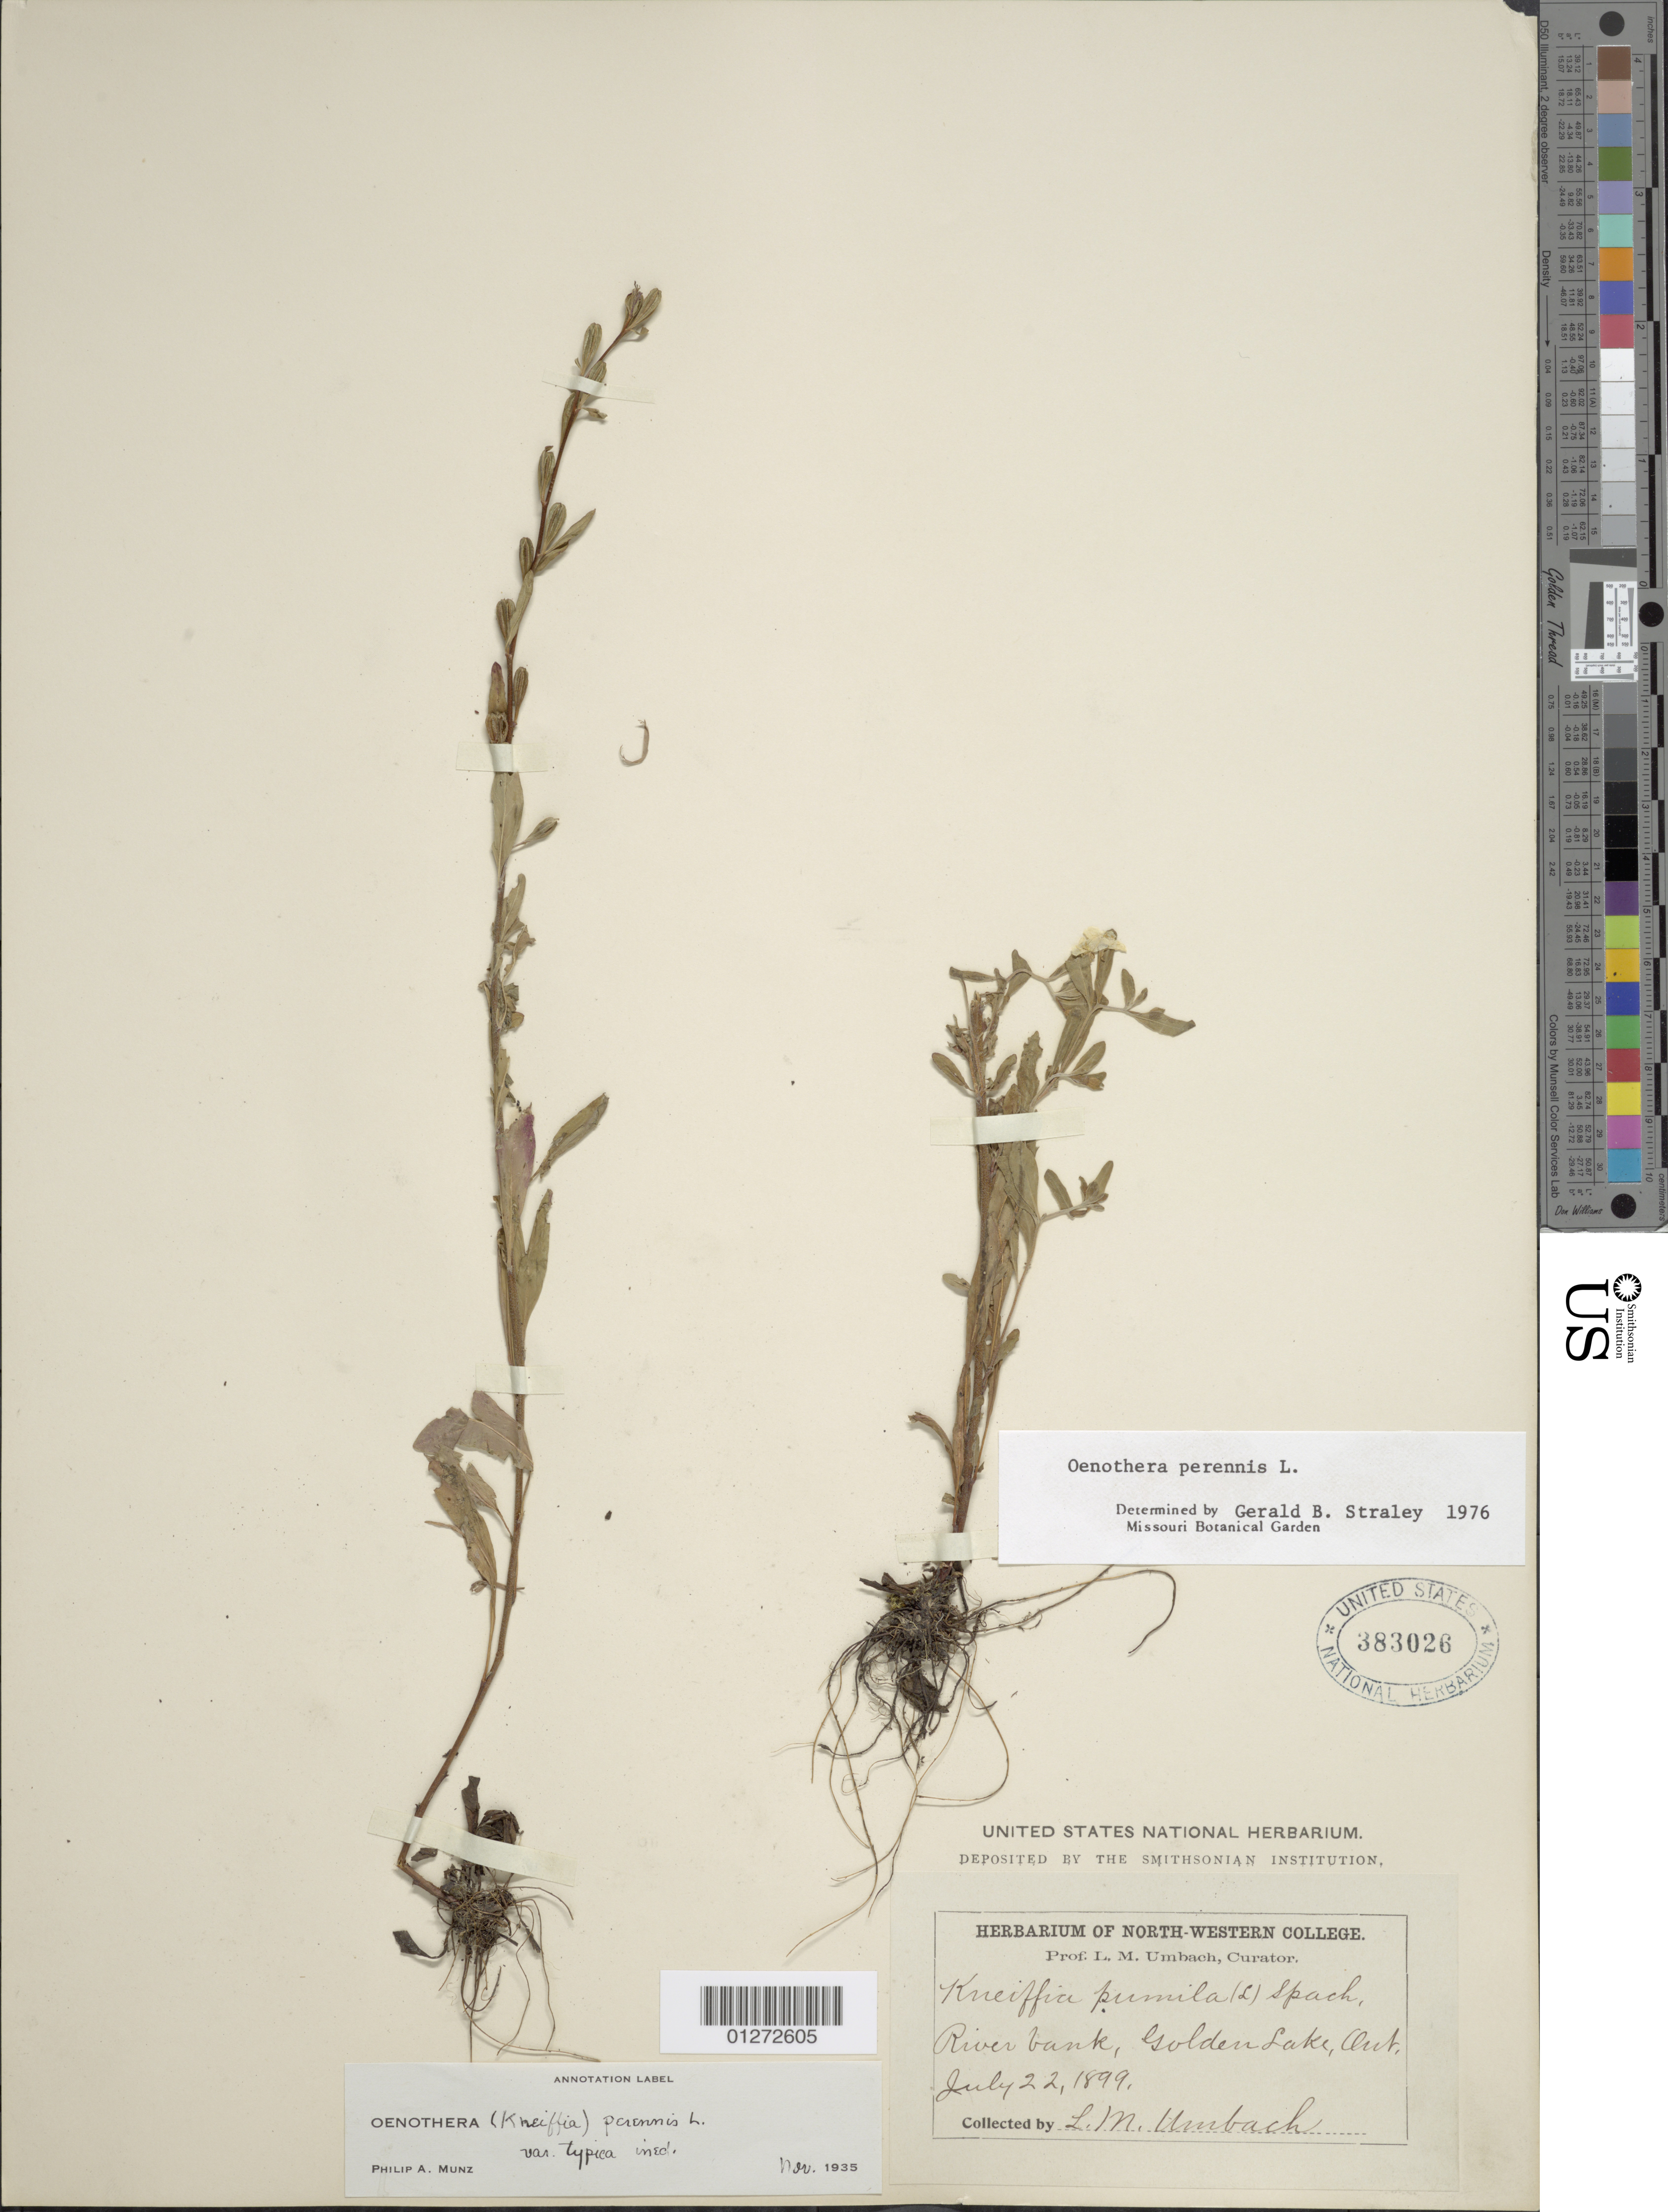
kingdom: Plantae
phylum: Tracheophyta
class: Magnoliopsida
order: Myrtales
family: Onagraceae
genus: Oenothera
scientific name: Oenothera perennis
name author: L.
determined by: Straley, G. B.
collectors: L. M. Umbach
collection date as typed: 22 Jul 1899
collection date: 1899-07-22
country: Canada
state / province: Ontario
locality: Golden Lake.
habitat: River bank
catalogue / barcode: US 383026